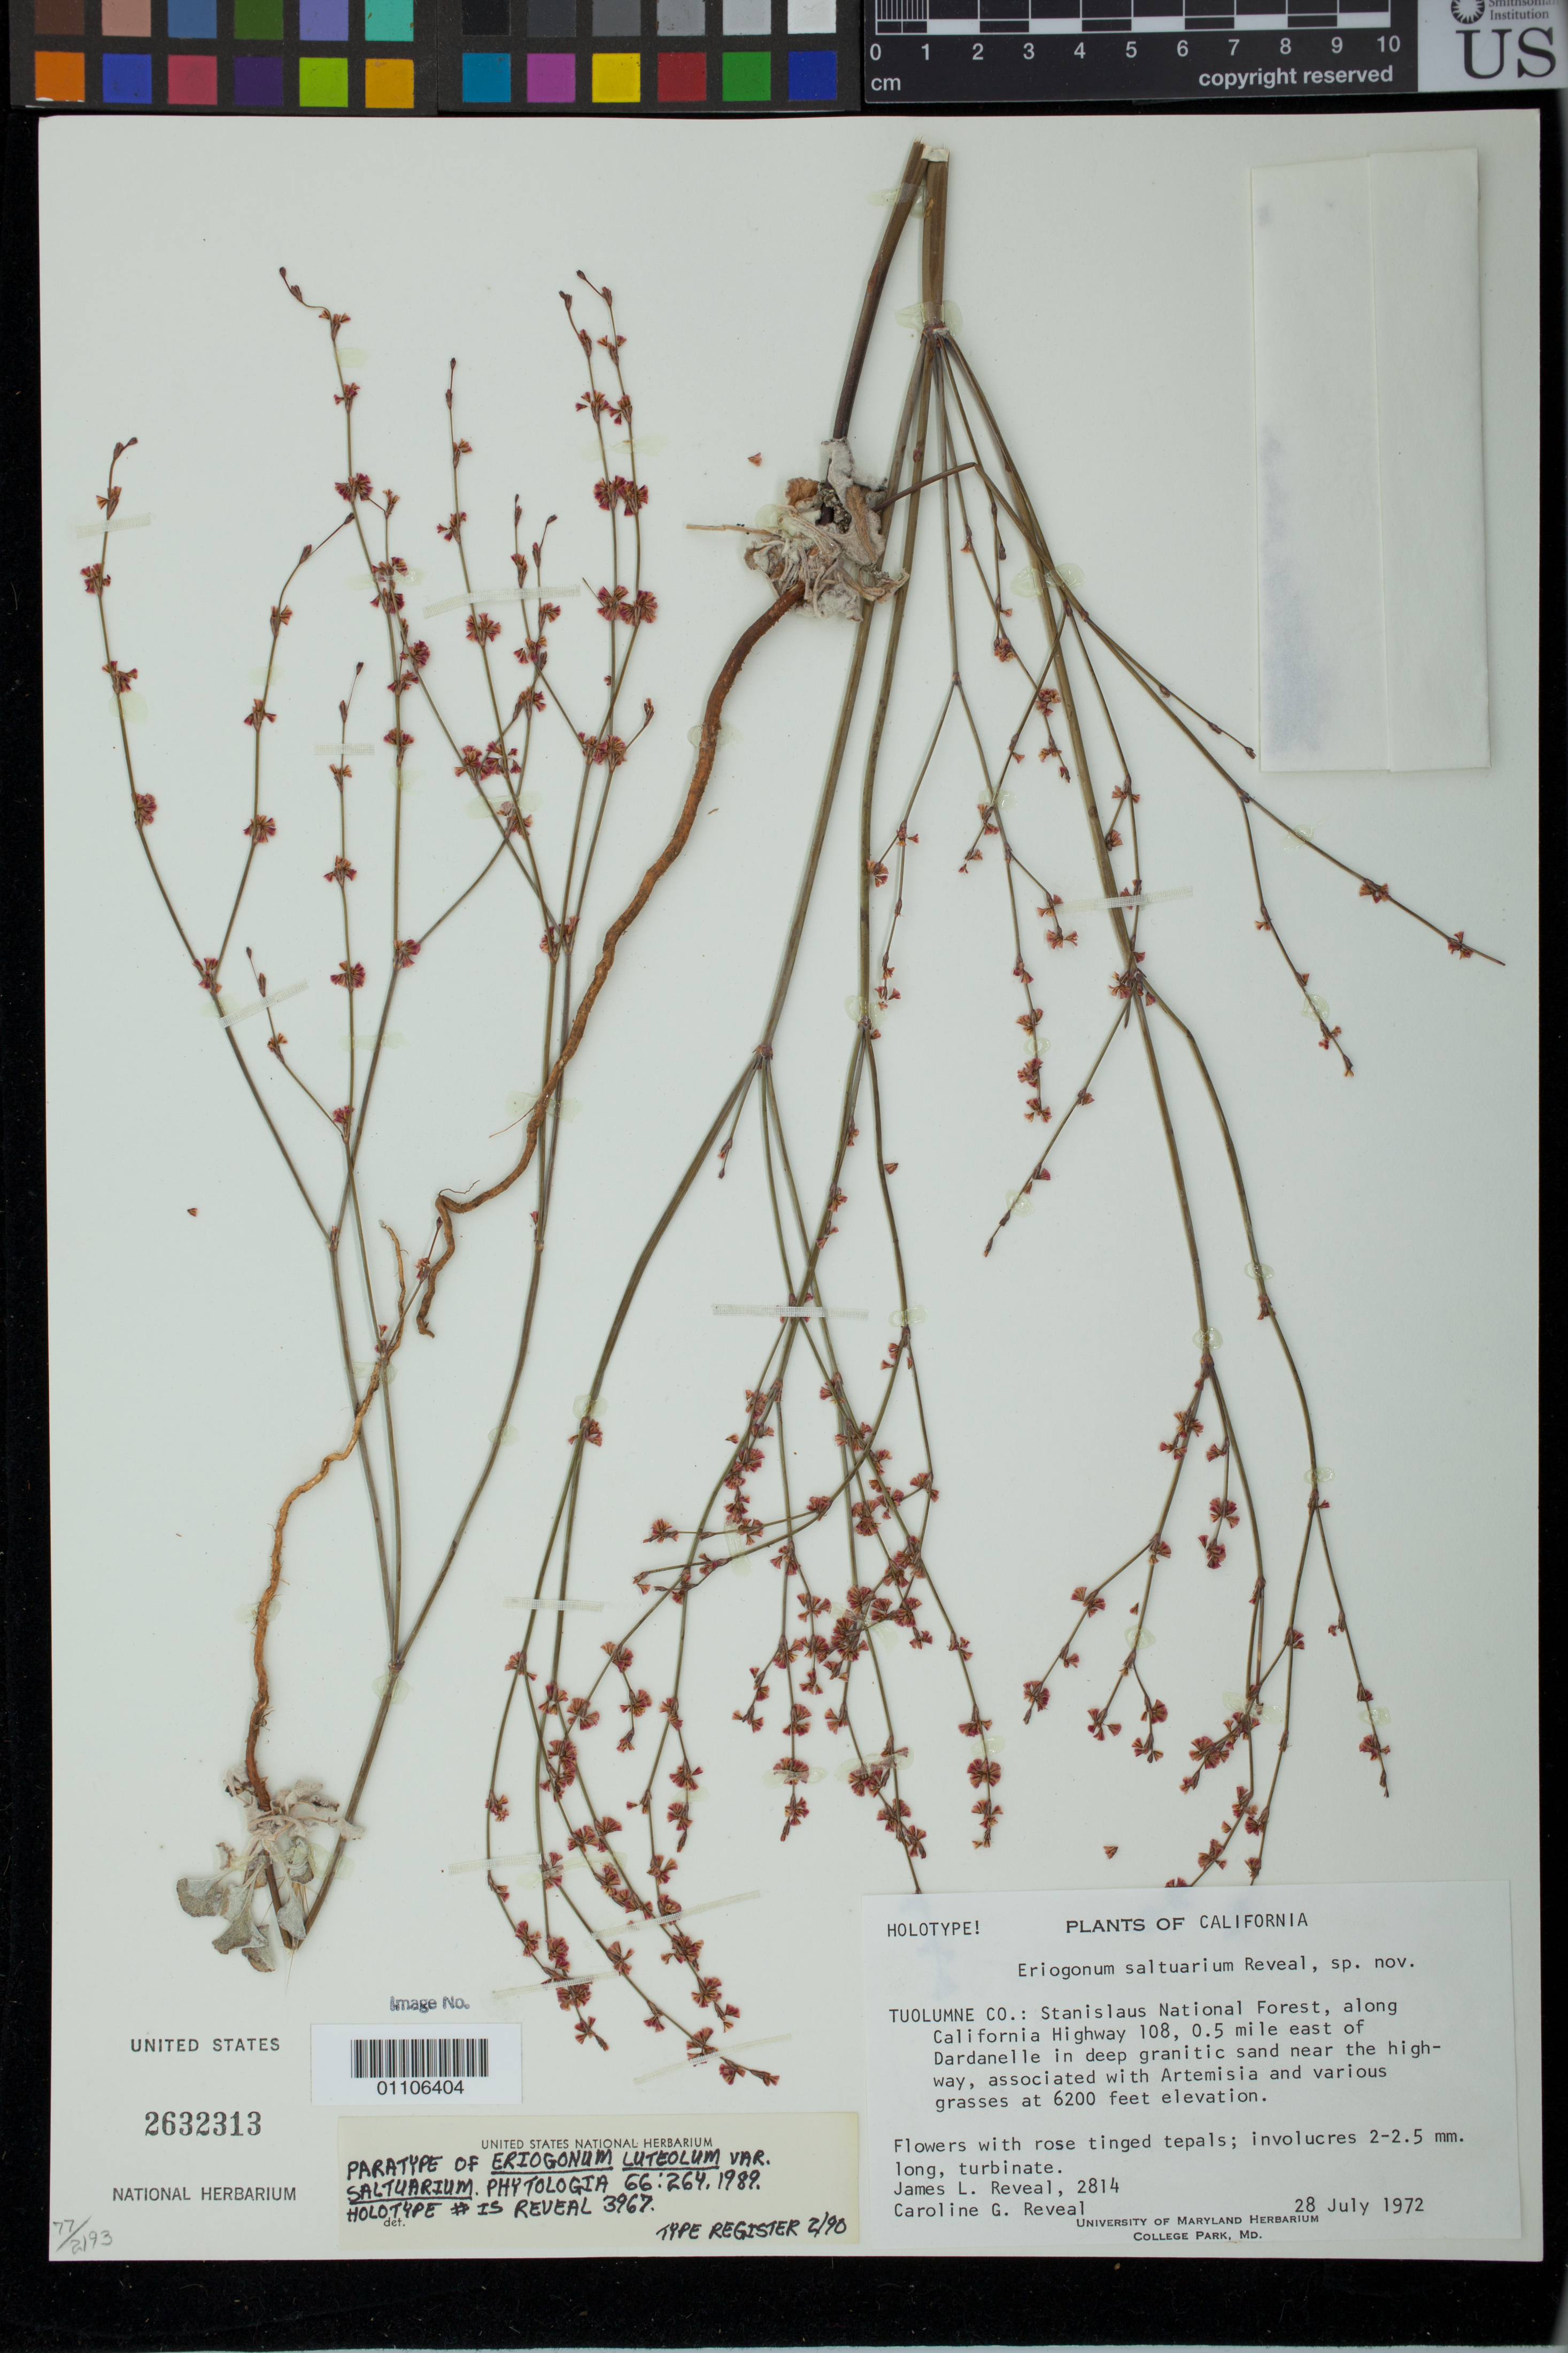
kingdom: Plantae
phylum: Tracheophyta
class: Magnoliopsida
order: Caryophyllales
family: Polygonaceae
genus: Eriogonum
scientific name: Eriogonum luteolum var. saltuarium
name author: Reveal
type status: Paratype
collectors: J. L. Reveal & C. G. Reveal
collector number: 2814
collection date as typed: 28 Jul 1972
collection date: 1972-07-28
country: United States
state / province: California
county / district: Tuolumne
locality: Sierra nevada, stanislaus national forest, california hwy 108, 0.5 mi e of dardanelle, hwy above middle fork of stanslaus river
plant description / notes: Specimen (erroneously) annotated as holotype of "Eriogonum saltuarium Reveal, sp. nov." [name published as Eriogonum luteolum var. saltuarium] ; type collection as designated in protologue is Reveal 3967 (holotype also cited at US, but not found as of Aug. 2014). This collection (Reveal & Reveal 2814) is cited among the paratypes.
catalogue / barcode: US 2632313